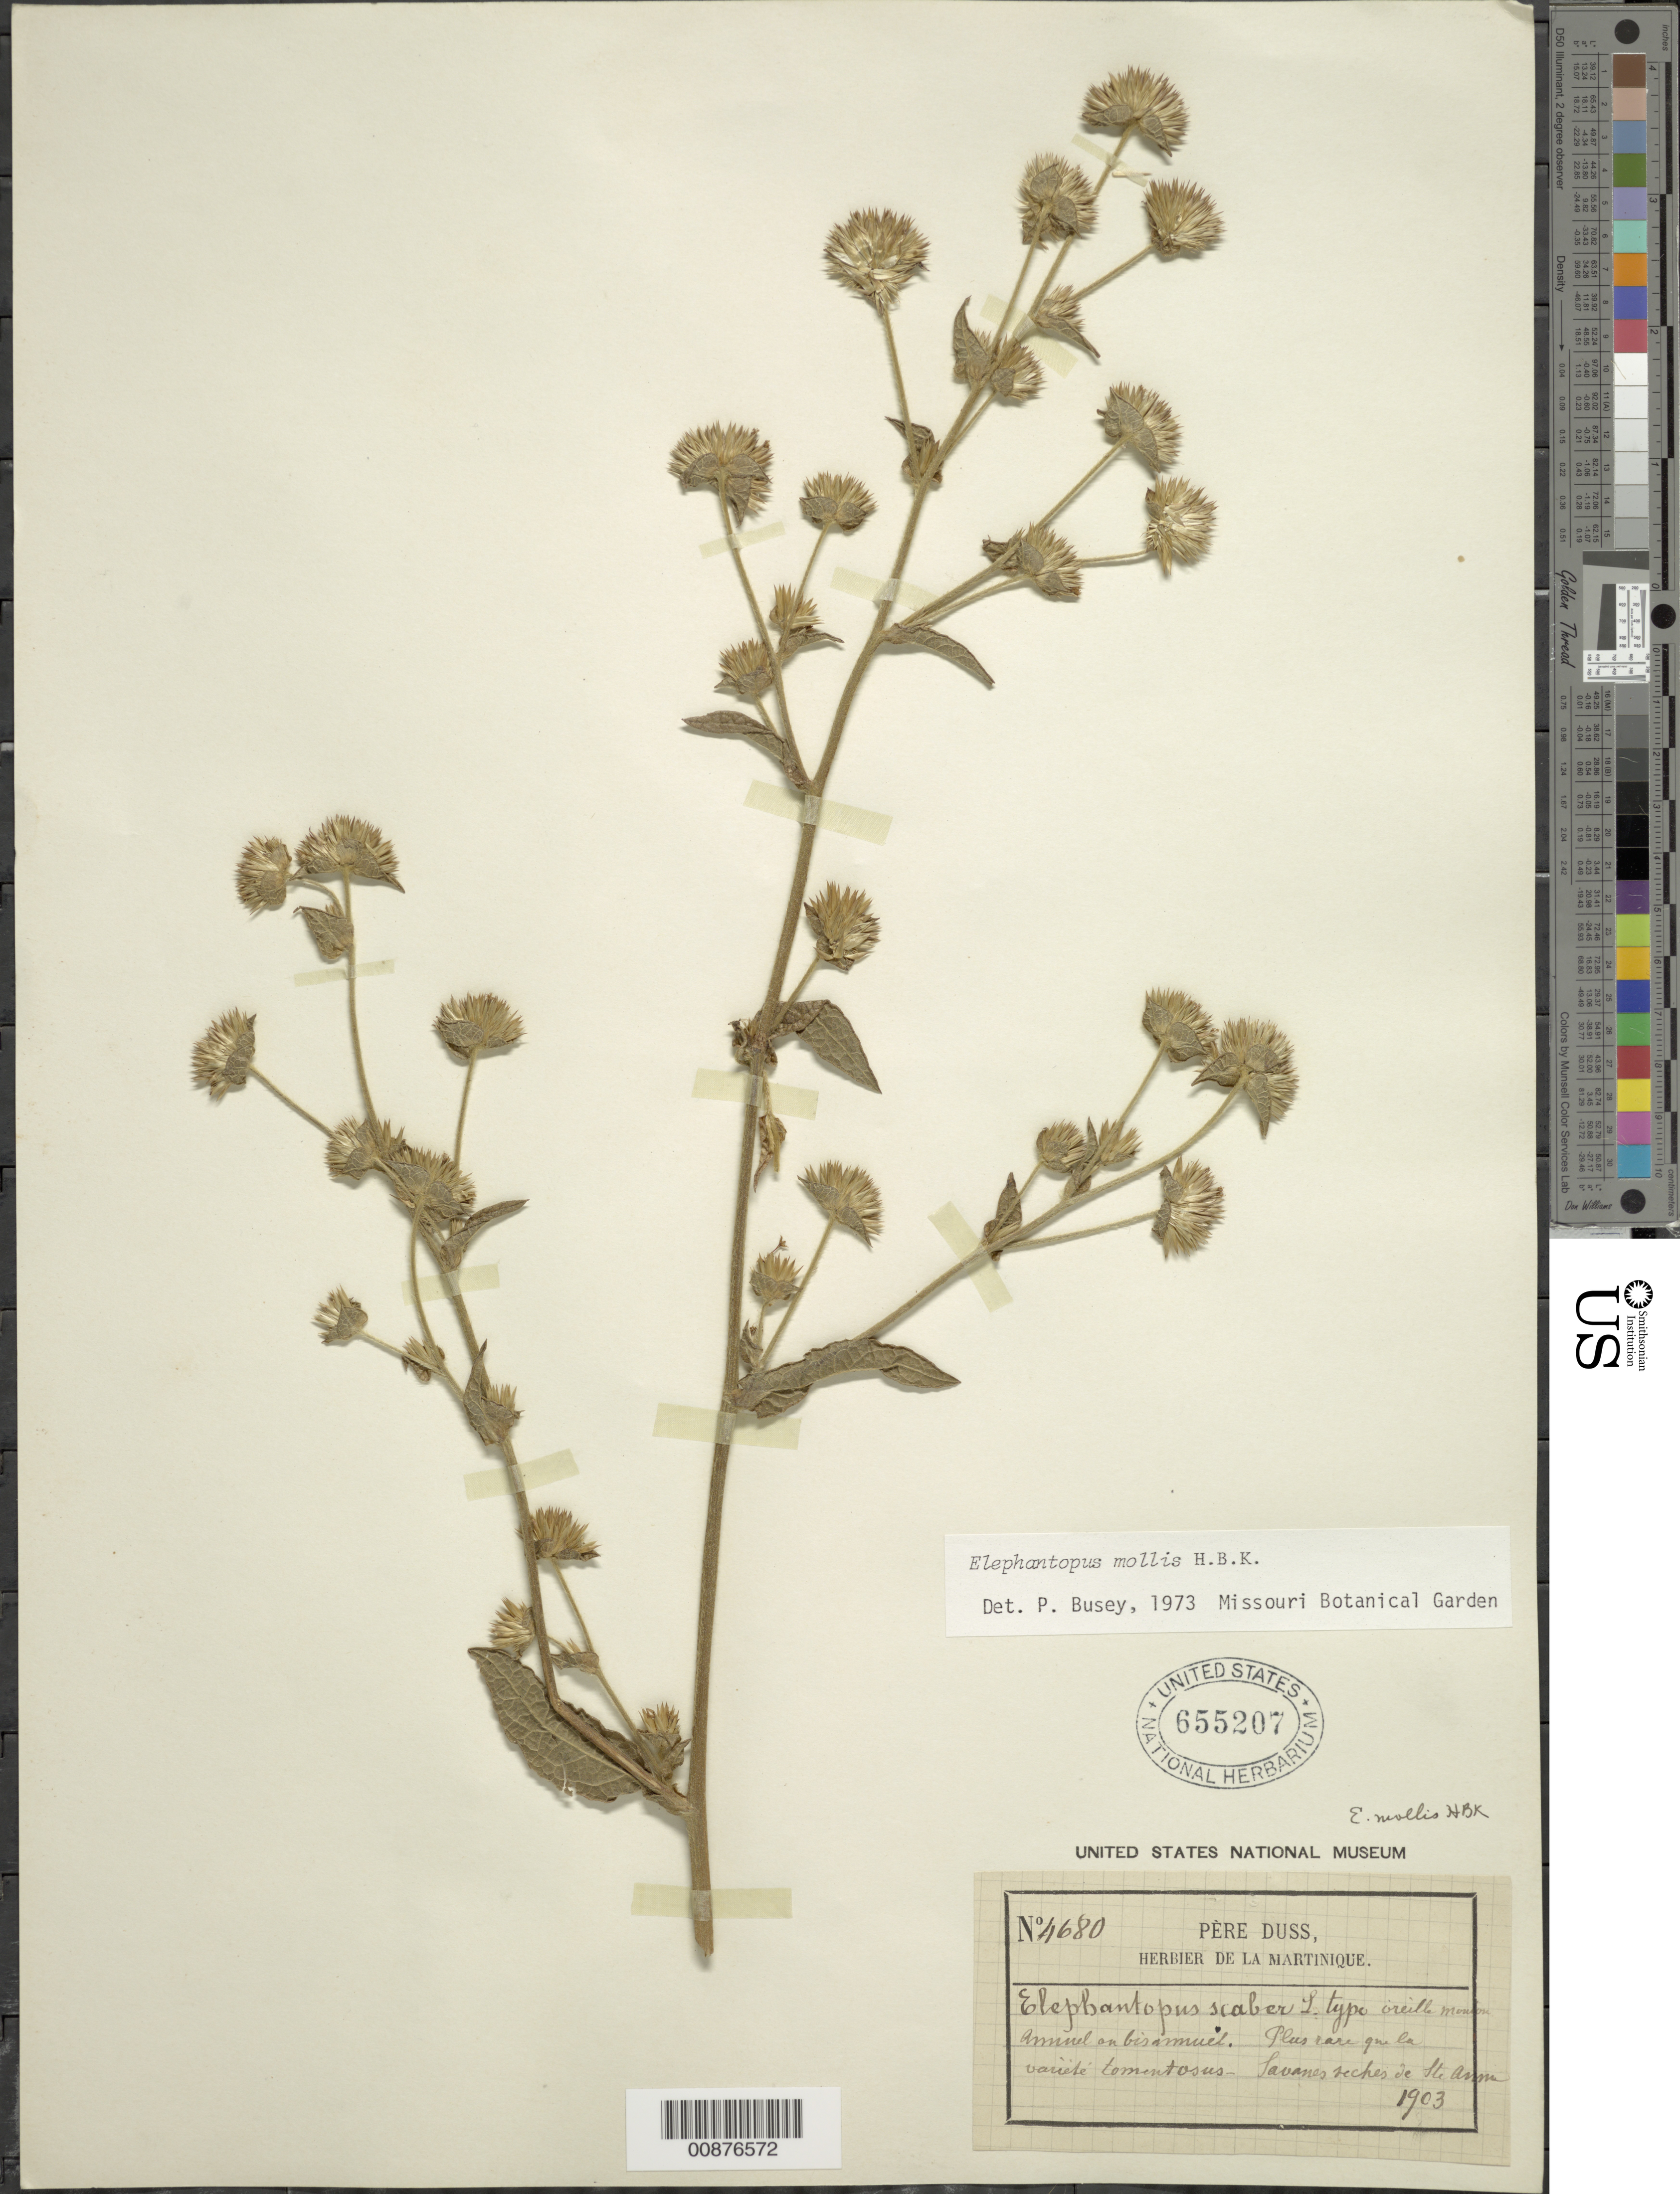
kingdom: Plantae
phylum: Tracheophyta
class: Magnoliopsida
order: Asterales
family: Asteraceae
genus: Elephantopus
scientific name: Elephantopus mollis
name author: Kunth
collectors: Père Duss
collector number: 4680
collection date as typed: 1903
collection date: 1903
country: Martinique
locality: Seches de Ste. Anna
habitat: Savanes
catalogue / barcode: US 655207